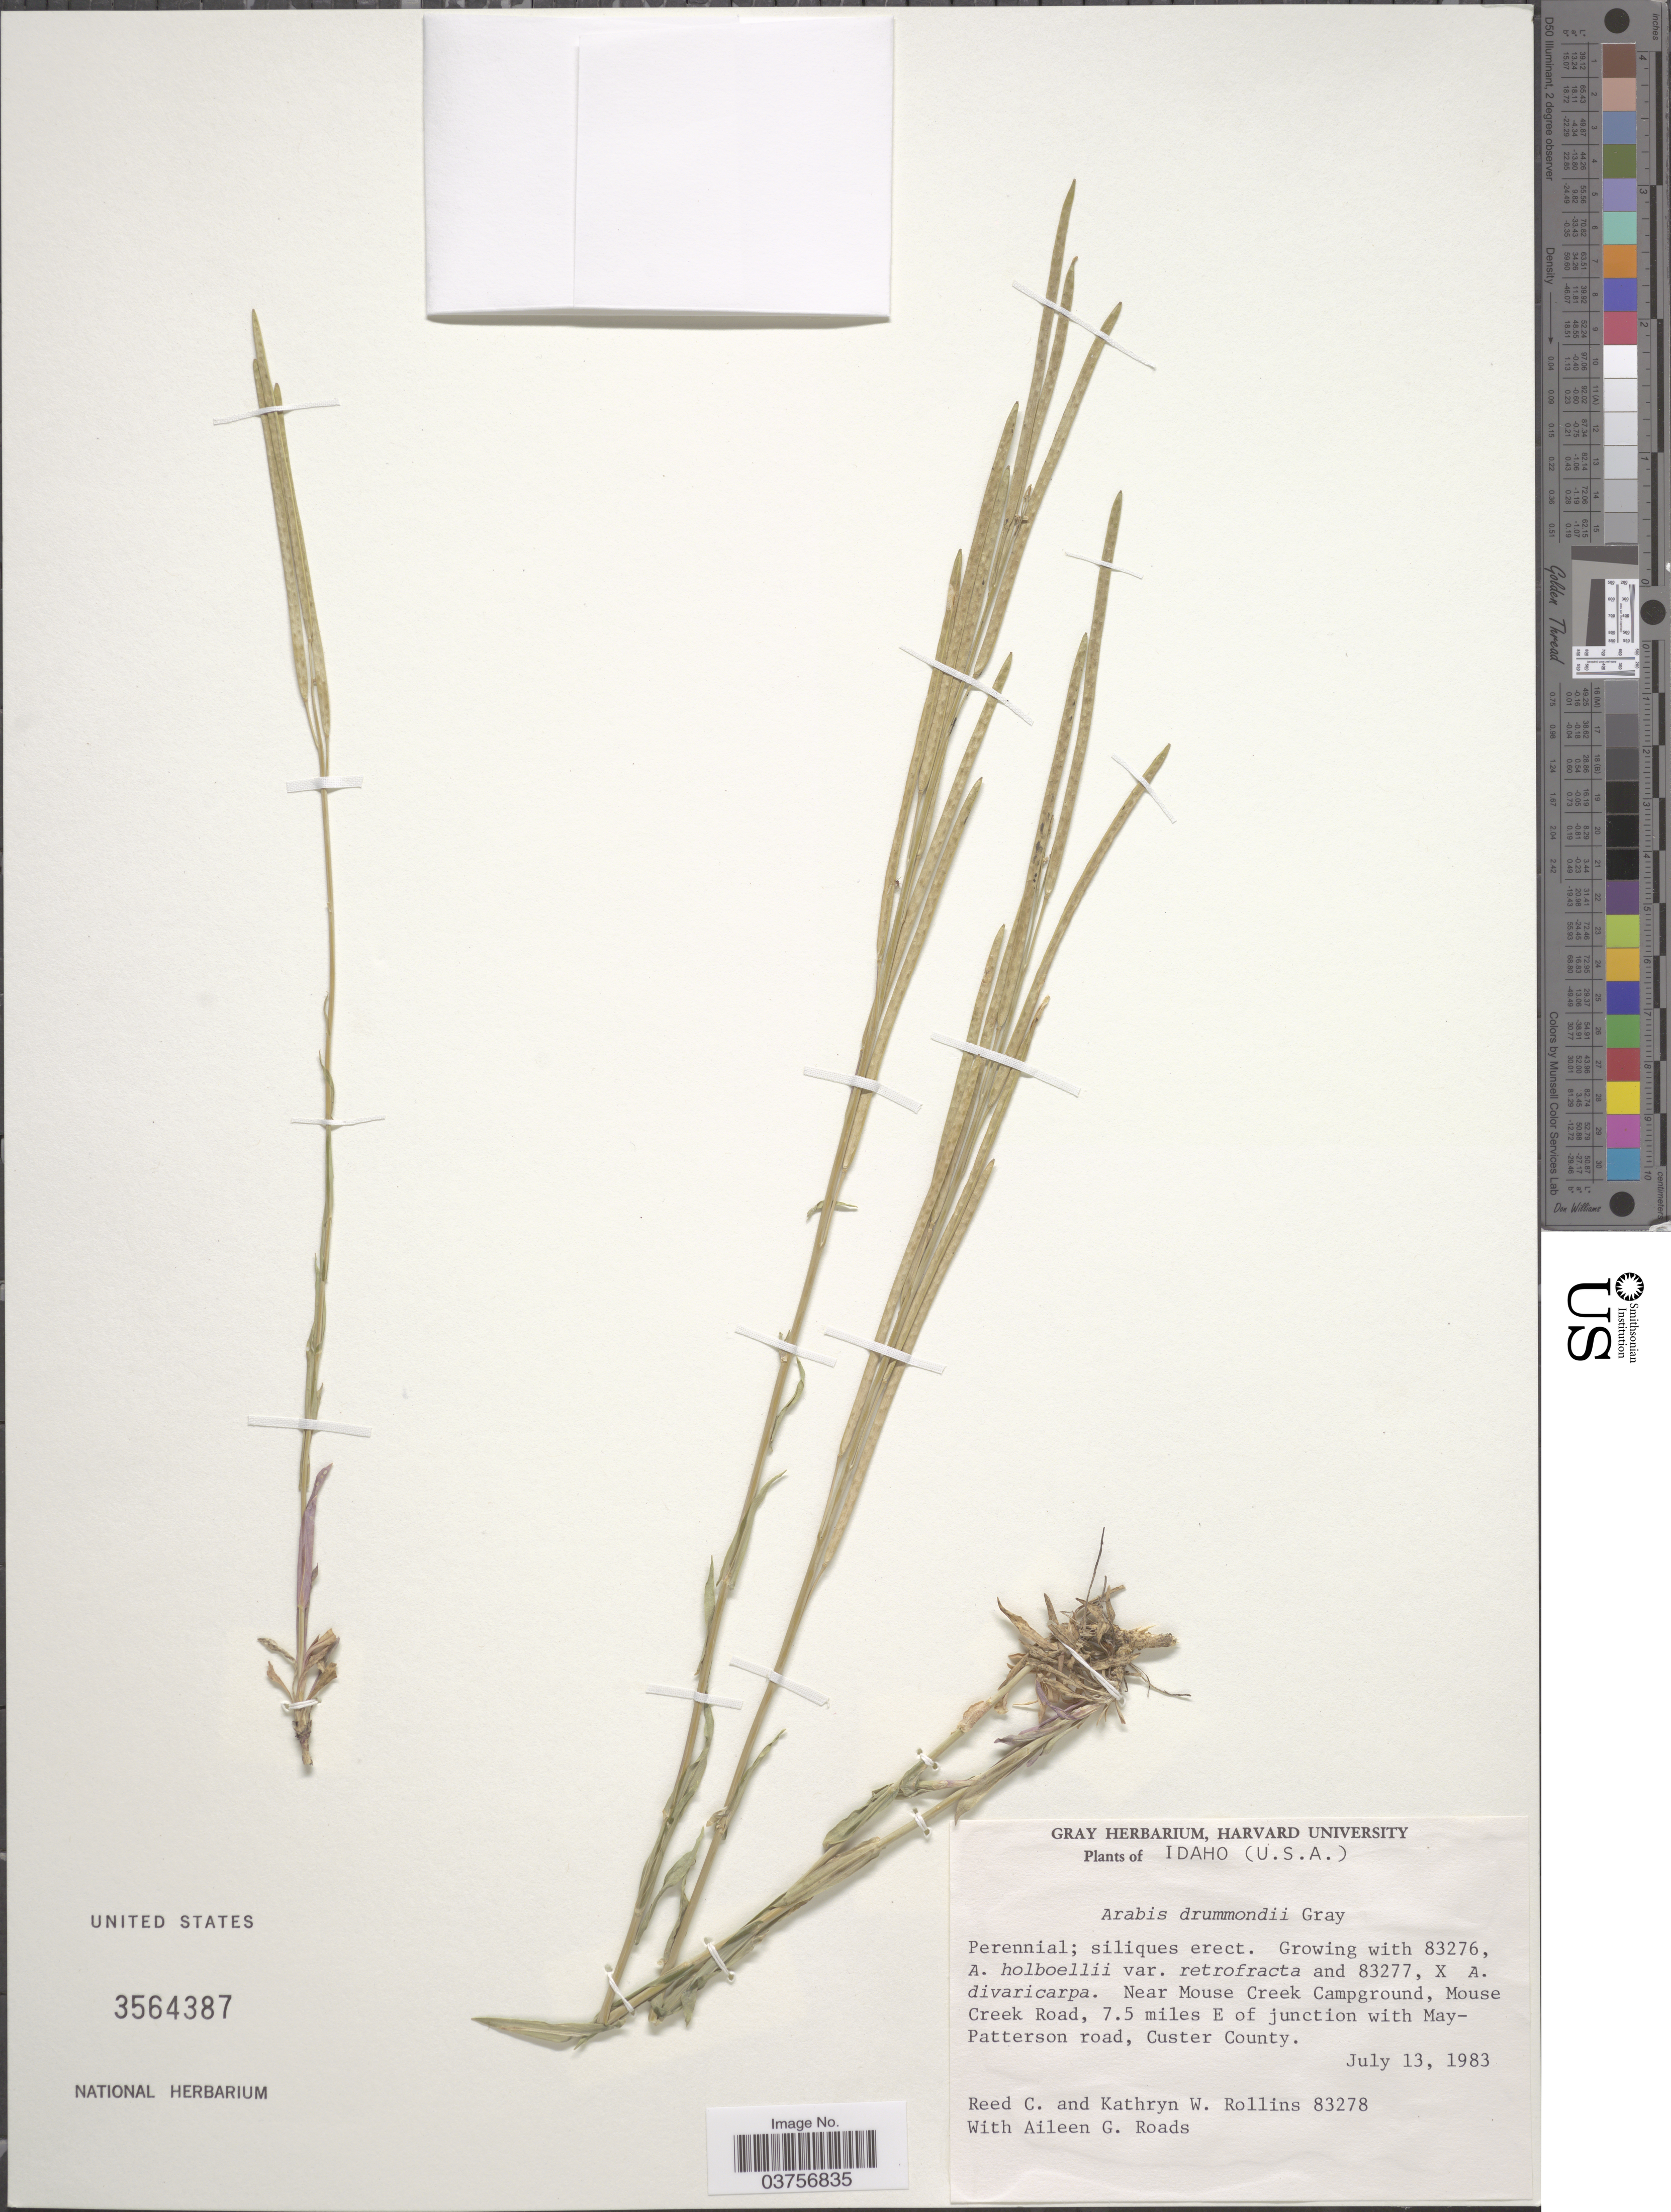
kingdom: Plantae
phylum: Tracheophyta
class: Magnoliopsida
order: Brassicales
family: Brassicaceae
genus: Arabis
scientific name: Arabis drummondii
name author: A. Gray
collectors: R. C. Rollins, K. W. Rollins & A. Roads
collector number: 83278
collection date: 1983-07-13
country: United States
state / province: Idaho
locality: Near Mouse Creek Campground, Mouse Creek Road, 7.5 miles E of junction with May-Patterson road, Custer County.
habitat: near creek campground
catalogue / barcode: US 3564387